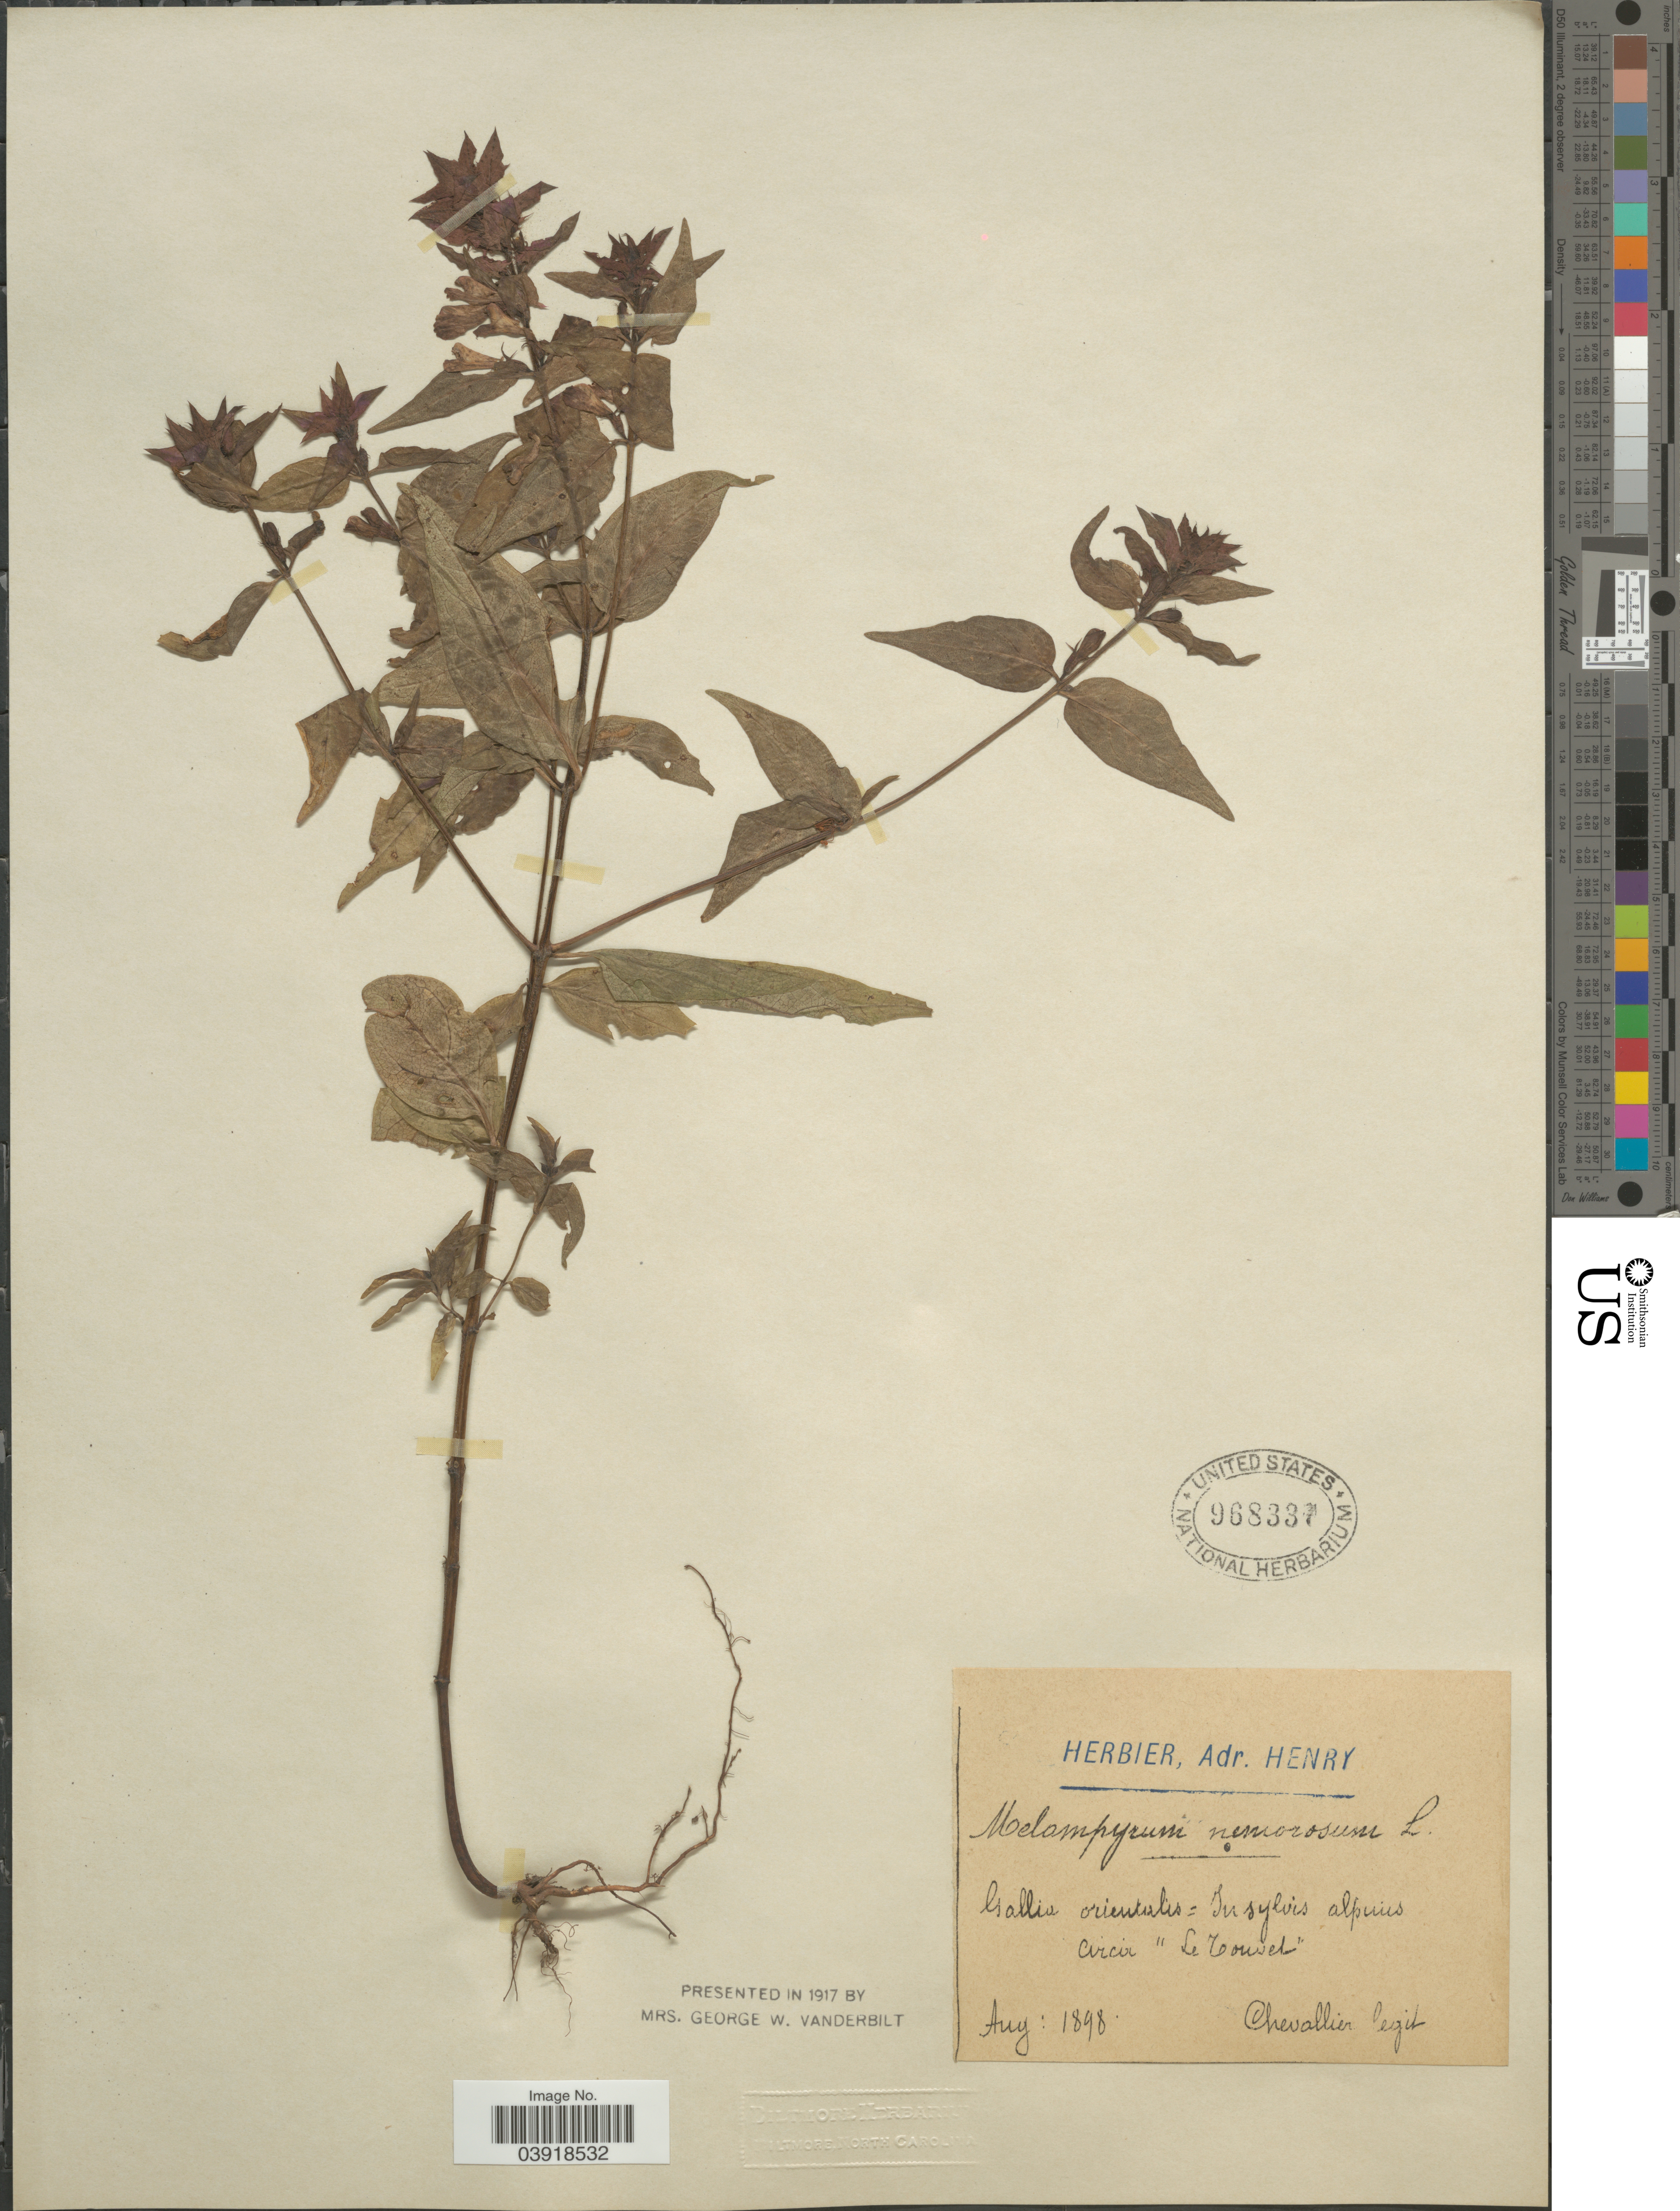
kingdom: Plantae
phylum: Tracheophyta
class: Magnoliopsida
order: Lamiales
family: Orobanchaceae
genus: Melampyrum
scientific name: Melampyrum nemorosum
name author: Baumg.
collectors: Chevallier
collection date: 1898-08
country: France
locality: Gallia orientalis: In sylvis alpinus circa "Le Couvel".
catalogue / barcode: US 968337